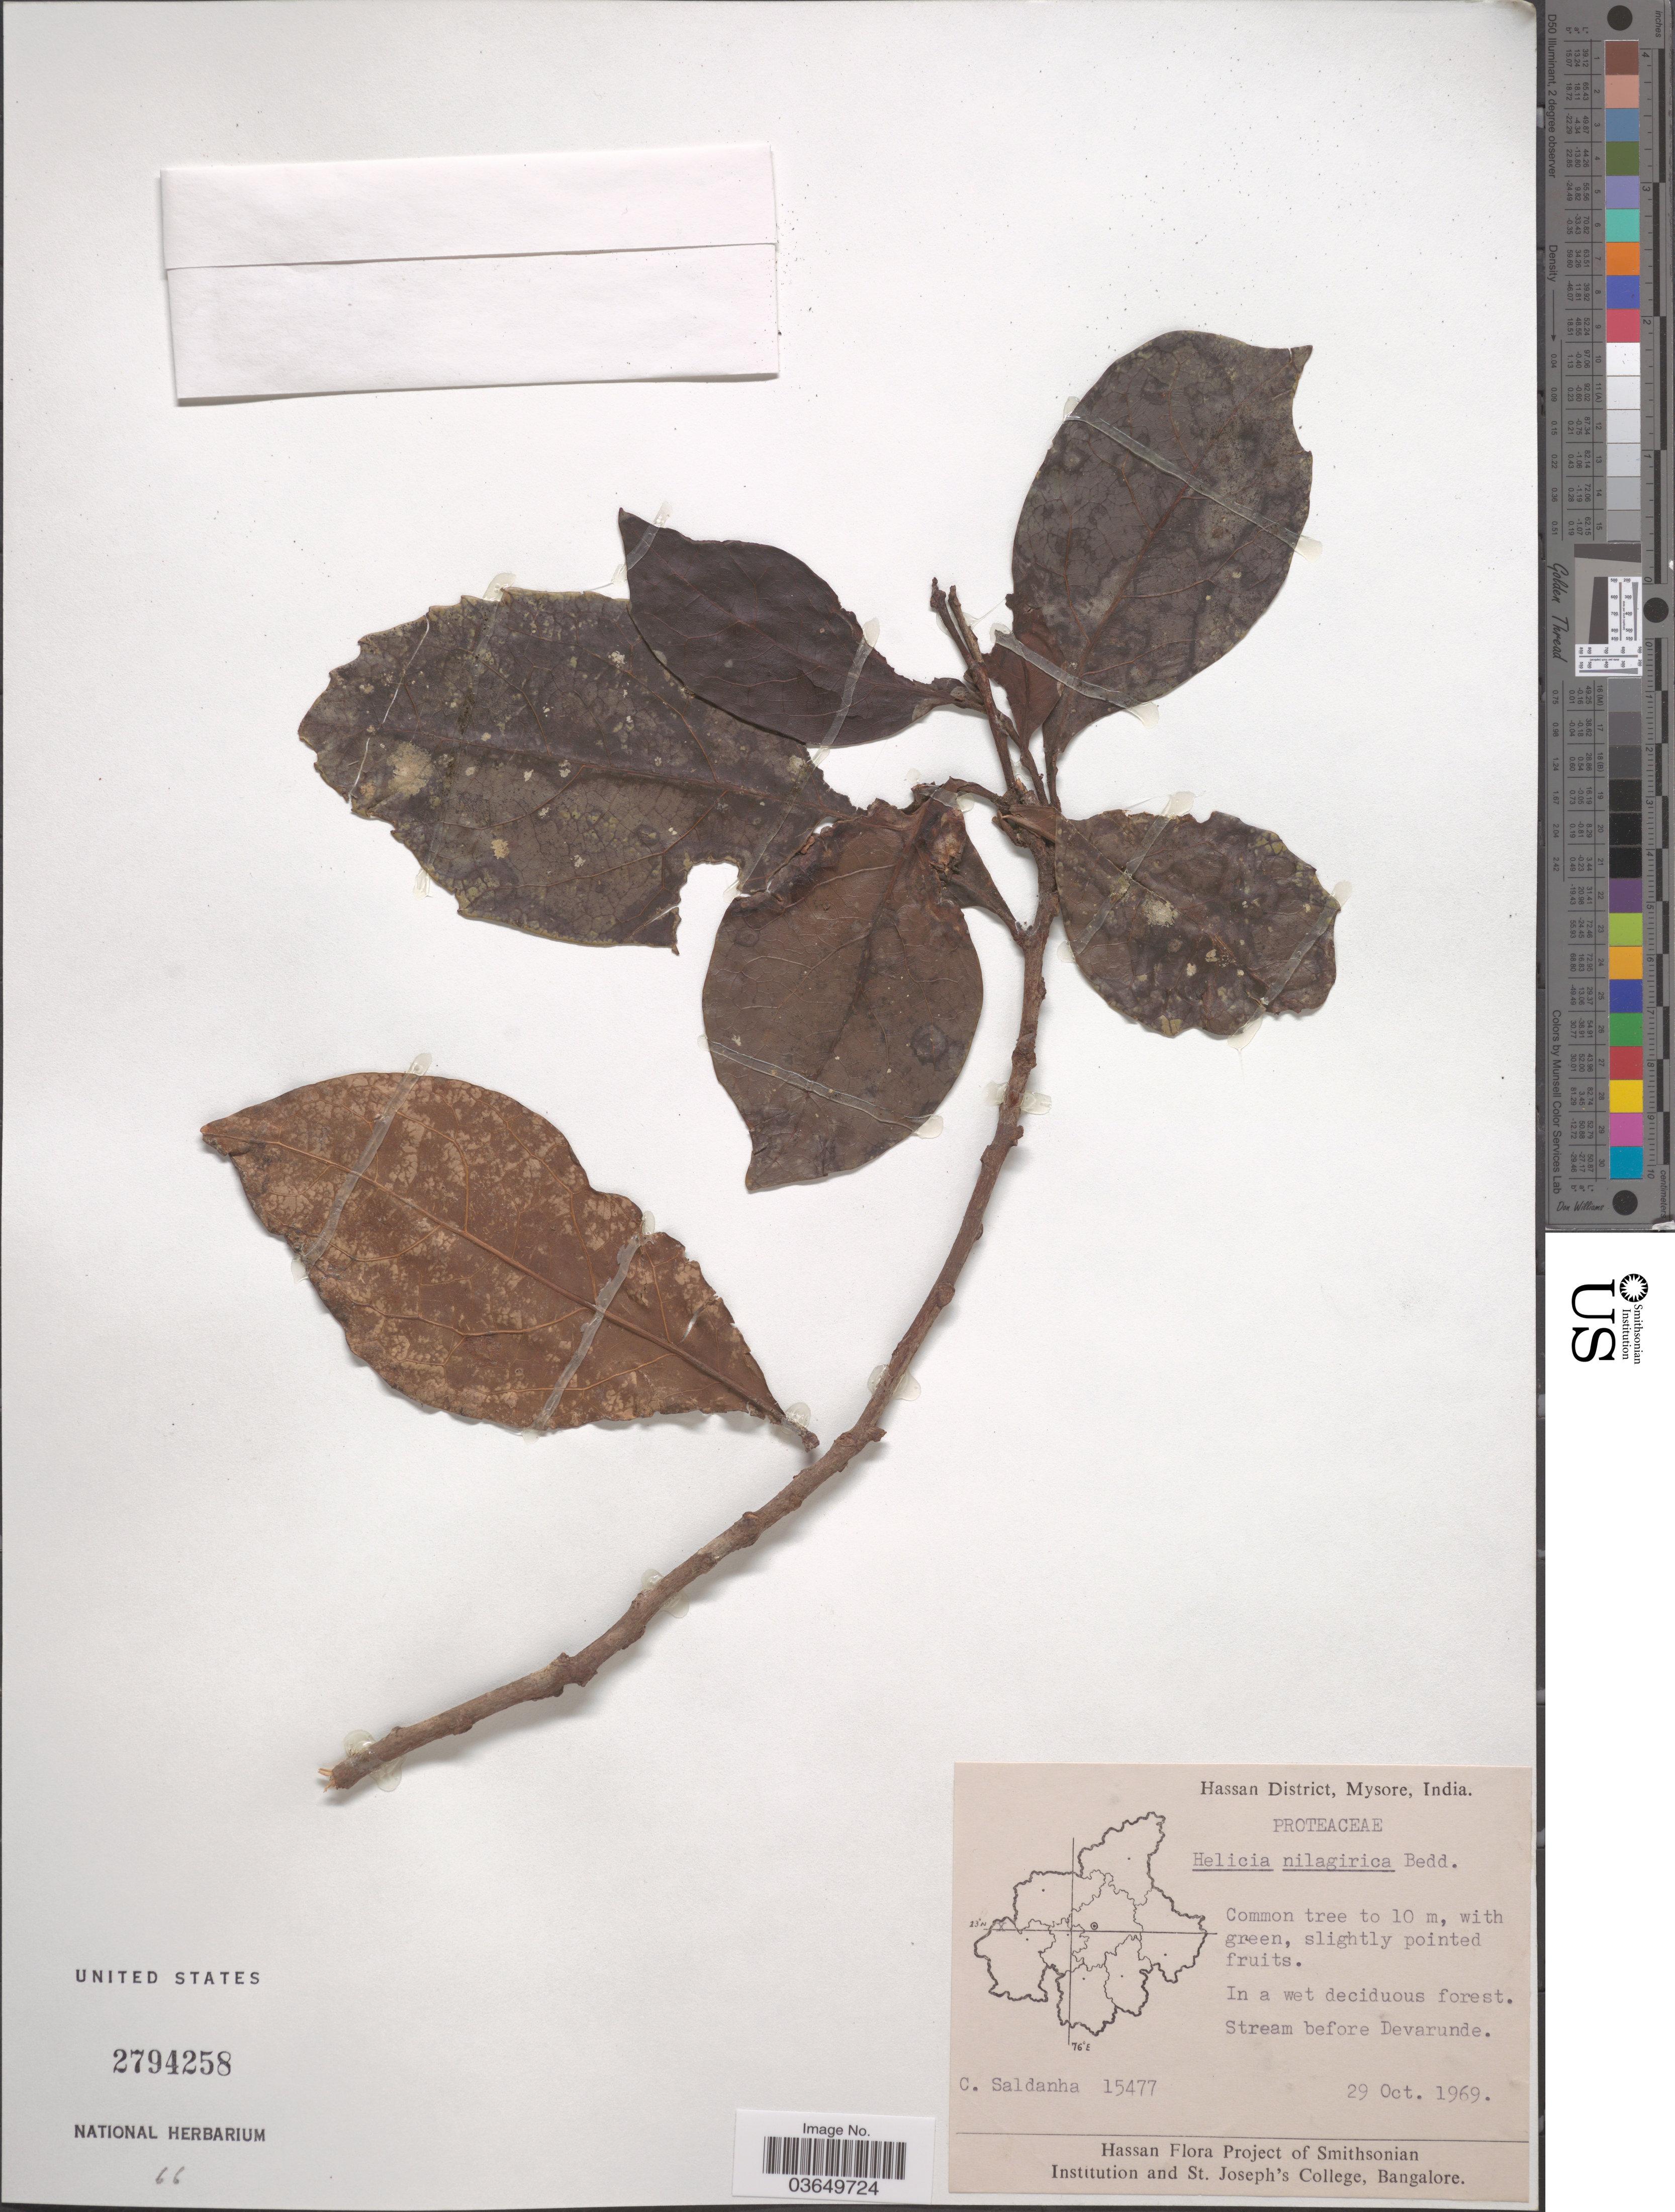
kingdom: Plantae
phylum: Tracheophyta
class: Magnoliopsida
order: Proteales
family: Proteaceae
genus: Helicia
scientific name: Helicia nilagirica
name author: Bedd.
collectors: C. Saldanha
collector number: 15477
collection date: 1969-10-29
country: India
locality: Hassan District, Mysore. Stream before Devarunde.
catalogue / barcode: US 2794258